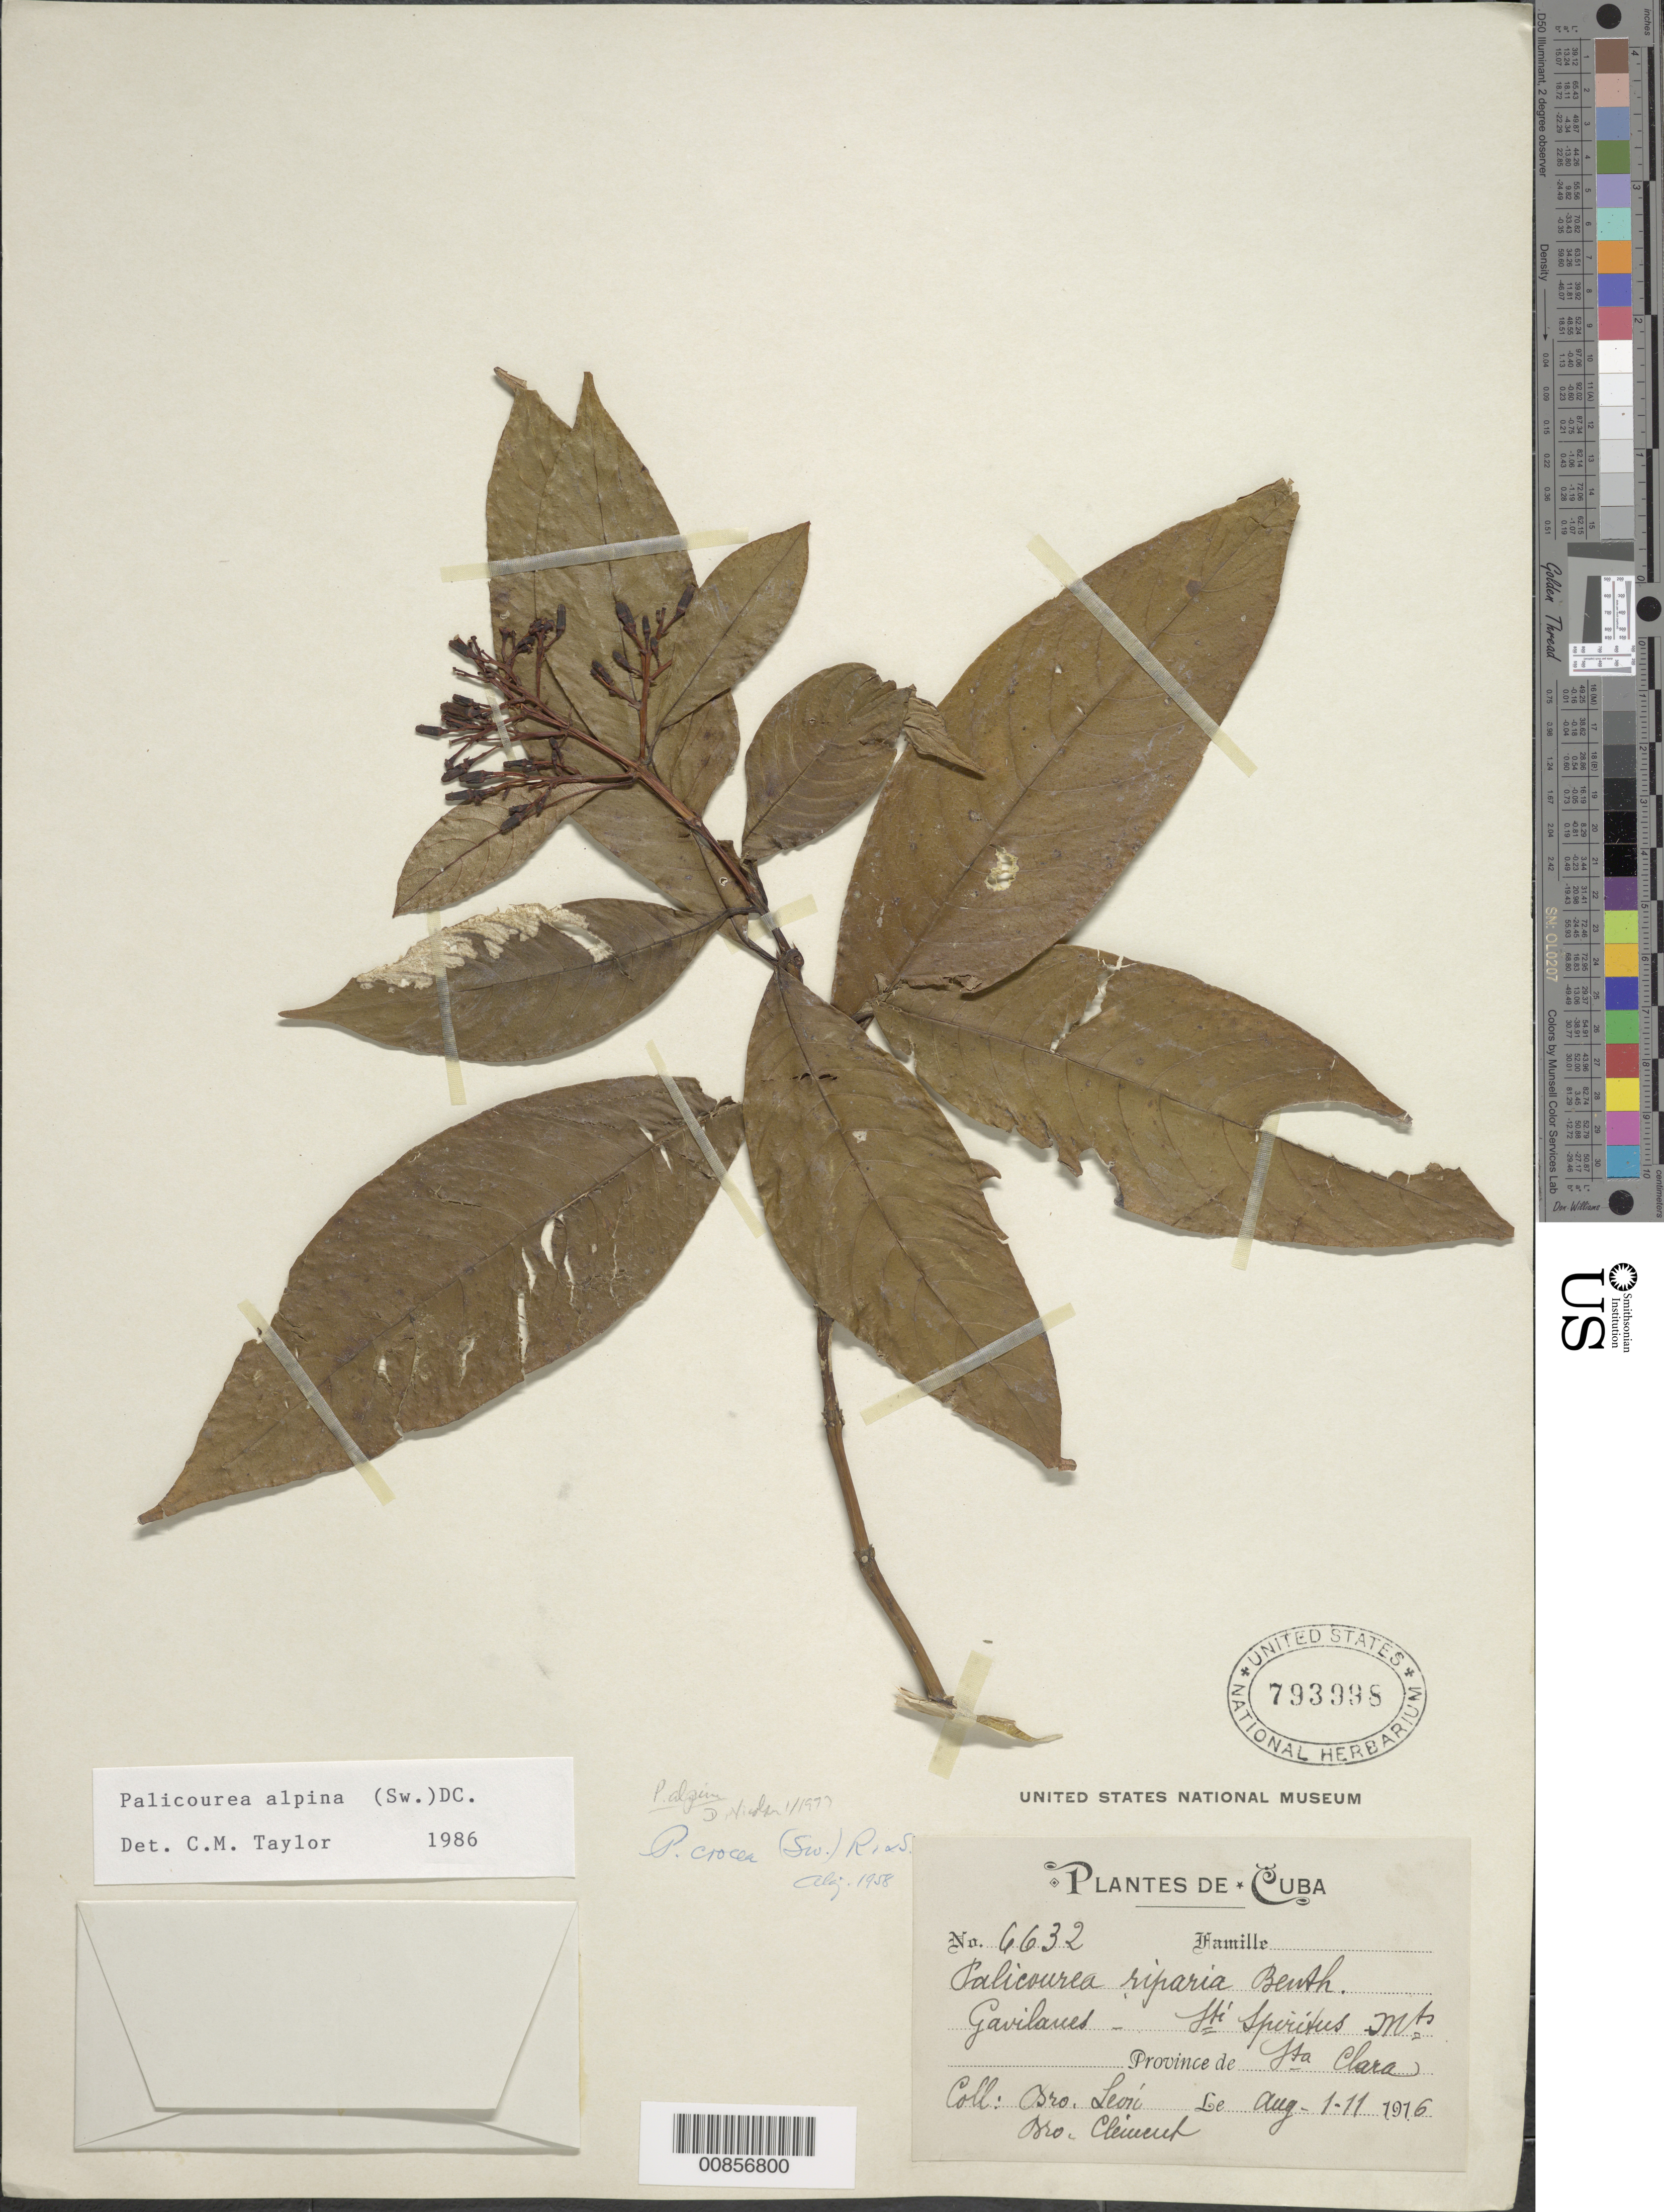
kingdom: Plantae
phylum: Tracheophyta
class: Magnoliopsida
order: Gentianales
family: Rubiaceae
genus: Palicourea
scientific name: Palicourea alpina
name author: (Sw.) DC.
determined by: Taylor, Charlotte M.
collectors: Bro. León & B. Clement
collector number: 6632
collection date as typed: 01 Aug 1916 to 11 Aug 1916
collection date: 1916-08-01/1916-08-11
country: Cuba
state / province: Las Villas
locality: Gavilanes - St. Spritus Mts.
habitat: Montane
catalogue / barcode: US 793998